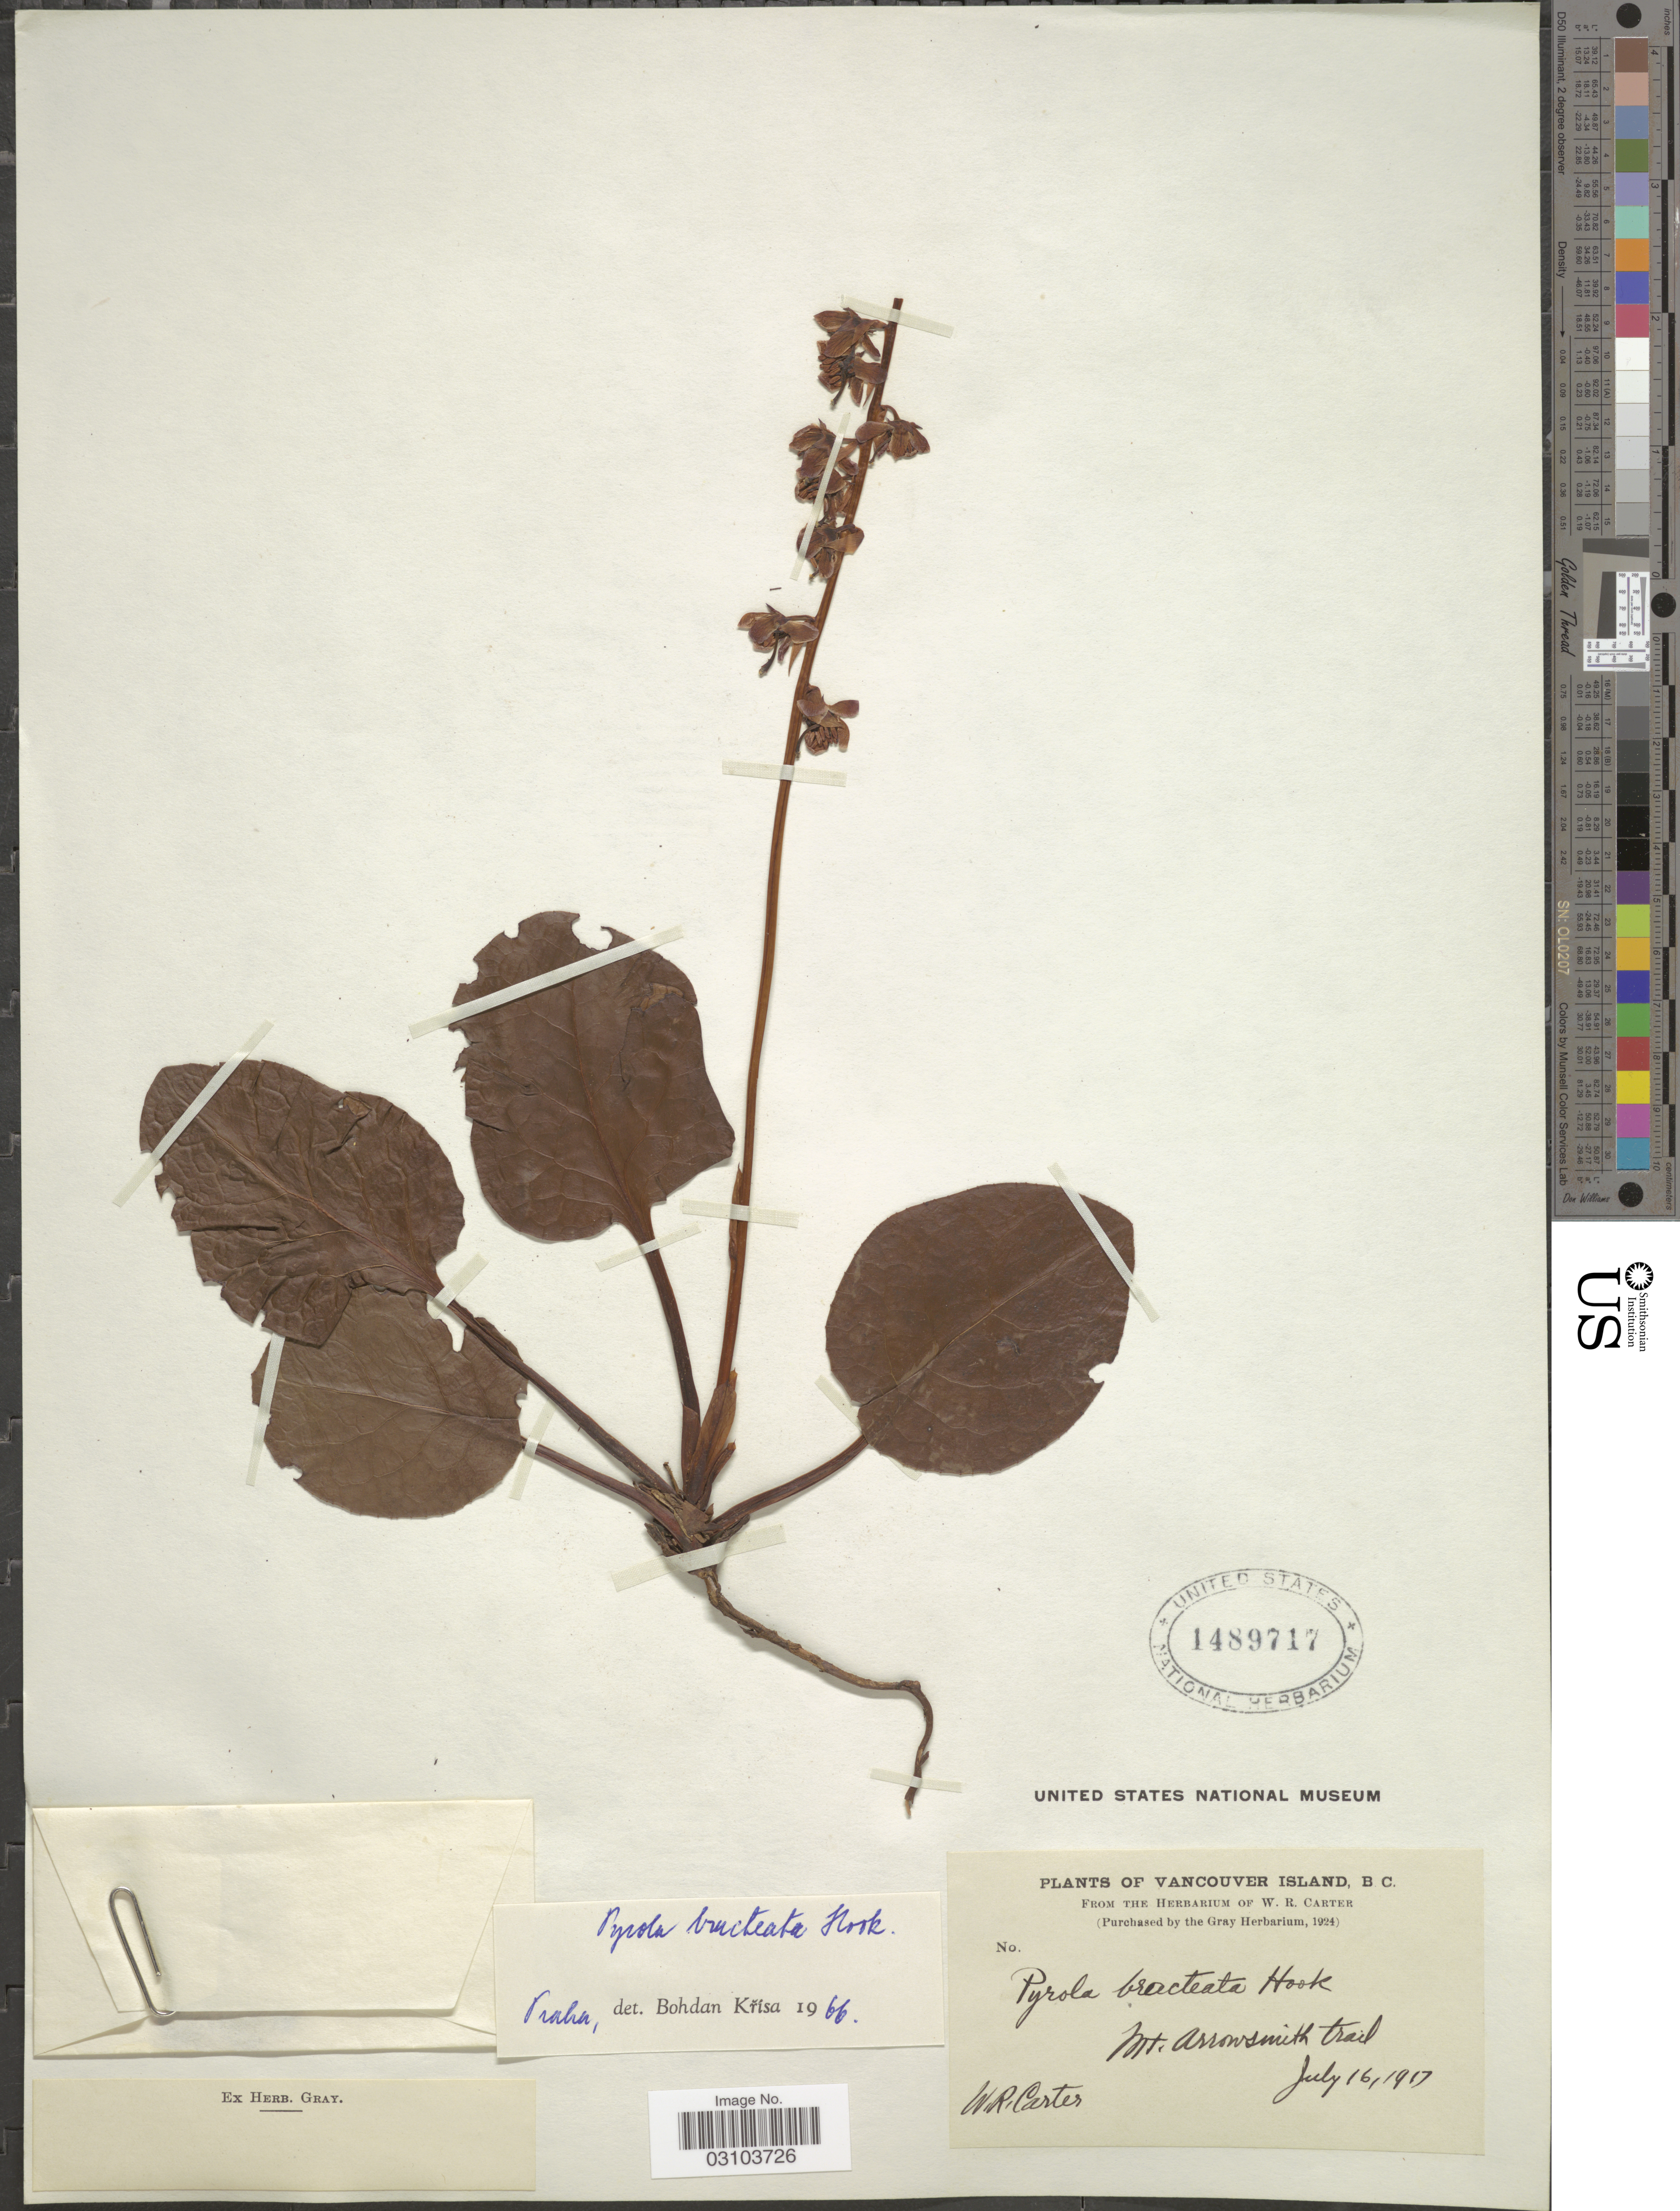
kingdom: Plantae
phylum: Tracheophyta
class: Magnoliopsida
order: Ericales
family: Ericaceae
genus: Pyrola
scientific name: Pyrola bracteata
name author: Hook.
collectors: W. R. Carter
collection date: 1917-07-16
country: Canada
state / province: British Columbia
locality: Vancouver Island, B. C. Mt. Arrowsmith trail.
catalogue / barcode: US 1489717